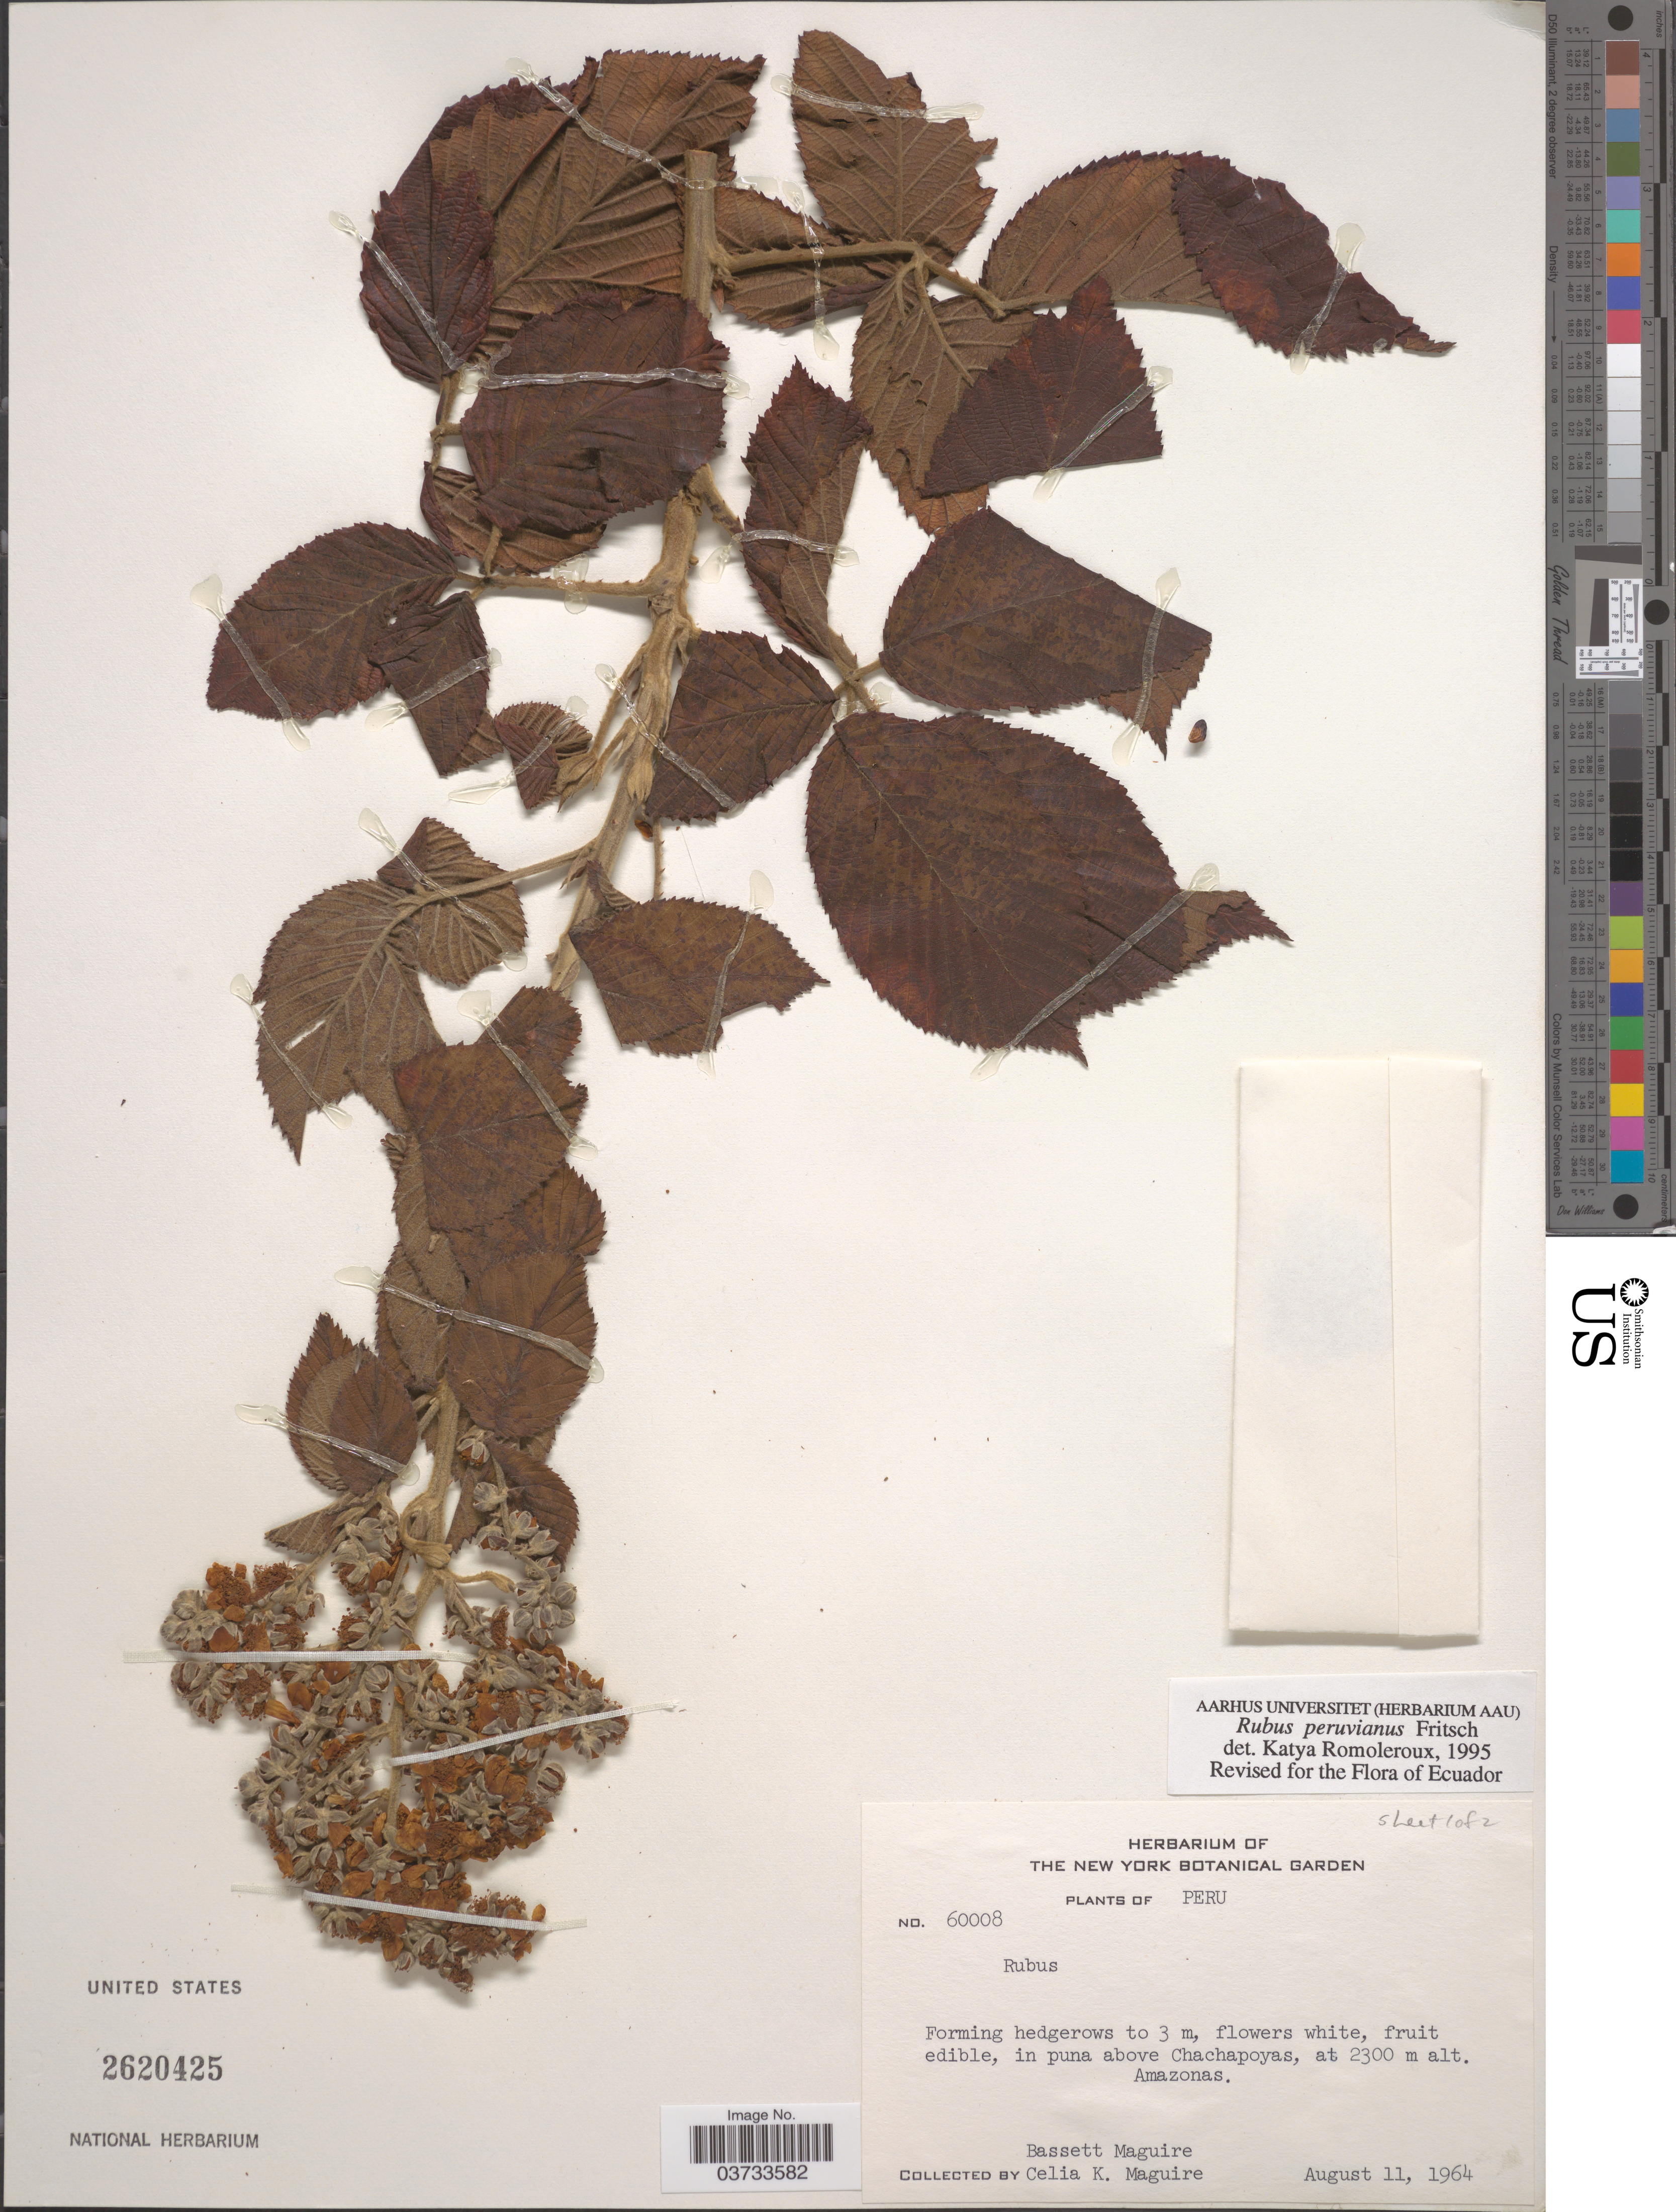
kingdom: Plantae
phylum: Tracheophyta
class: Magnoliopsida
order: Rosales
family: Rosaceae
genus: Rubus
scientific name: Rubus peruvianus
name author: Fritsch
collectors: B. Maguire & C. K. Maguire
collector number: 60008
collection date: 1964-08-11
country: Peru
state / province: Amazonas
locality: In puna Chachapoyas.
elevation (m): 2300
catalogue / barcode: US 2620425